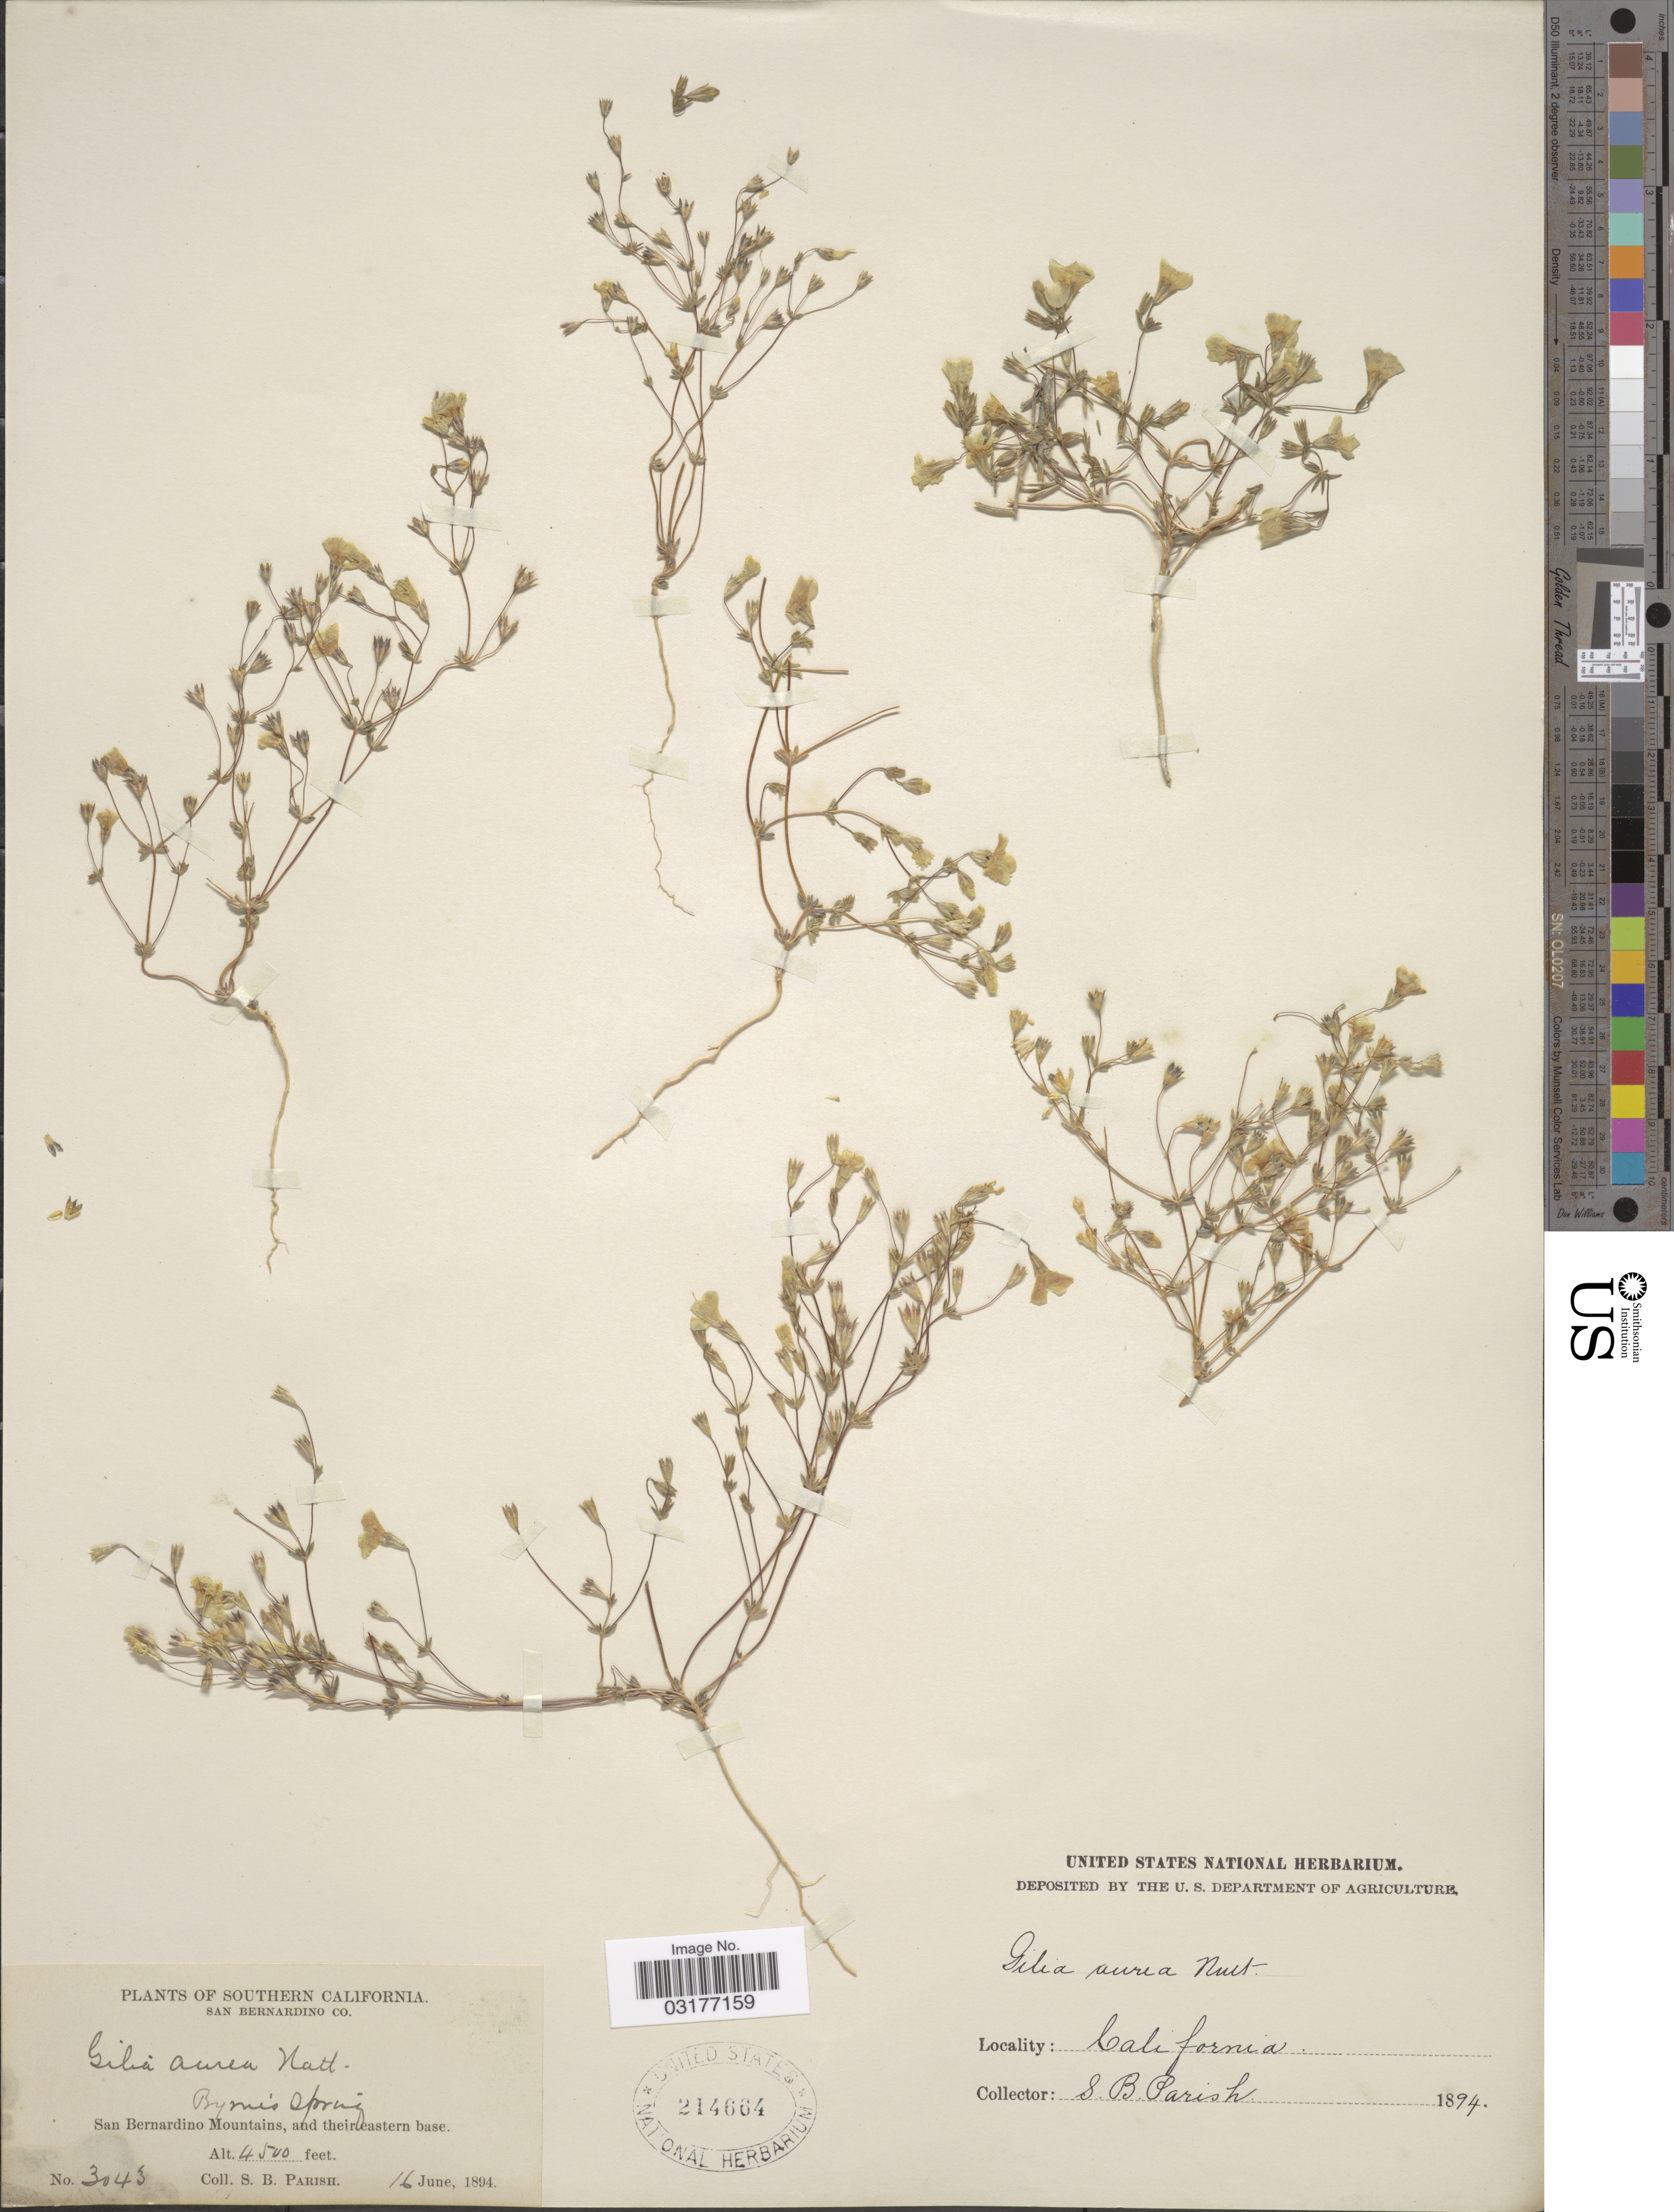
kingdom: Plantae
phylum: Tracheophyta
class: Magnoliopsida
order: Ericales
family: Polemoniaceae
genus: Leptosiphon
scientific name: Leptosiphon chrysanthus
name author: J.M. Porter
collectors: S. B. Parish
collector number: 3043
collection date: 1894-06-16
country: United States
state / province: California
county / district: San Bernardino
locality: Southern California. San Bernardino Co. Byrne's Spring. San Bernardino Mountains, and their eastern base.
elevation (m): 1372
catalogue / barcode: US 214664